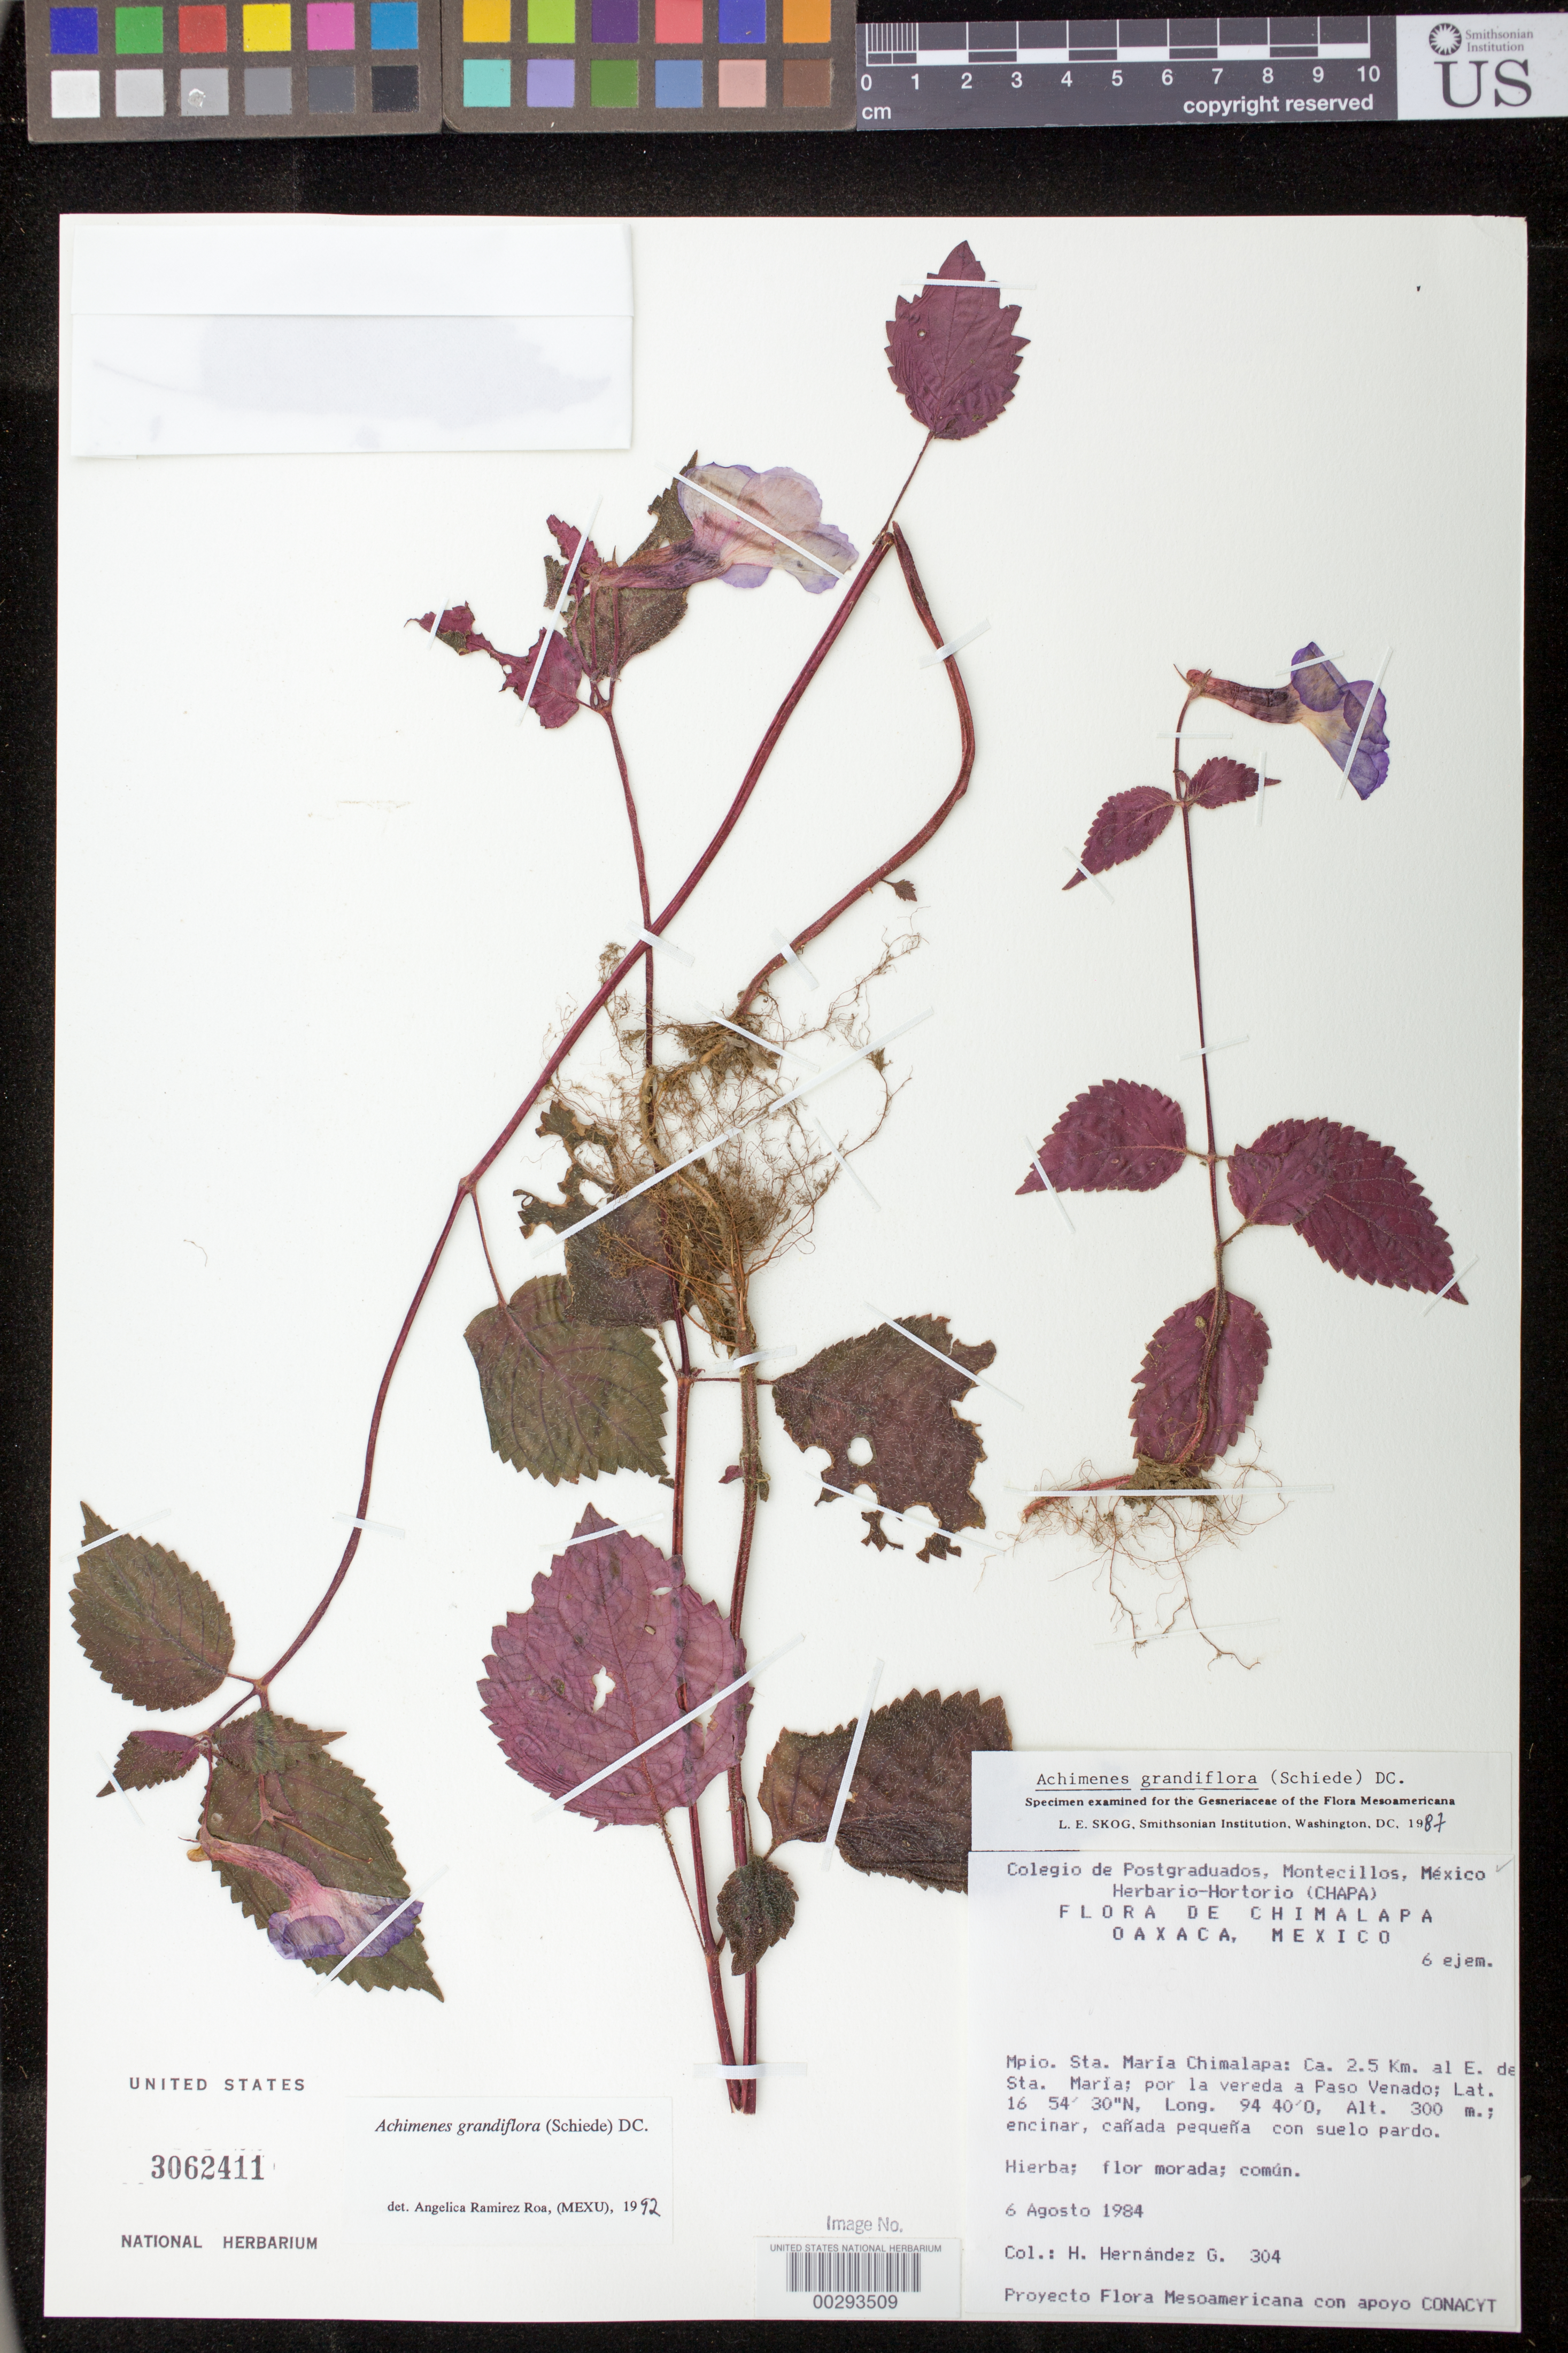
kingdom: Plantae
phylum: Tracheophyta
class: Magnoliopsida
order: Lamiales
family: Gesneriaceae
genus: Achimenes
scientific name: Achimenes grandiflora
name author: (Schiede) DC.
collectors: H. Hernandez G.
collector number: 304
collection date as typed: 06 Aug 1984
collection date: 1984-08-06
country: Mexico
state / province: Oaxaca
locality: Sta. Maria Chimalapa mun. Ca 2.5 km E of Sta Maria, path to Paso Venado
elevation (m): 300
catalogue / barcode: US 3062411